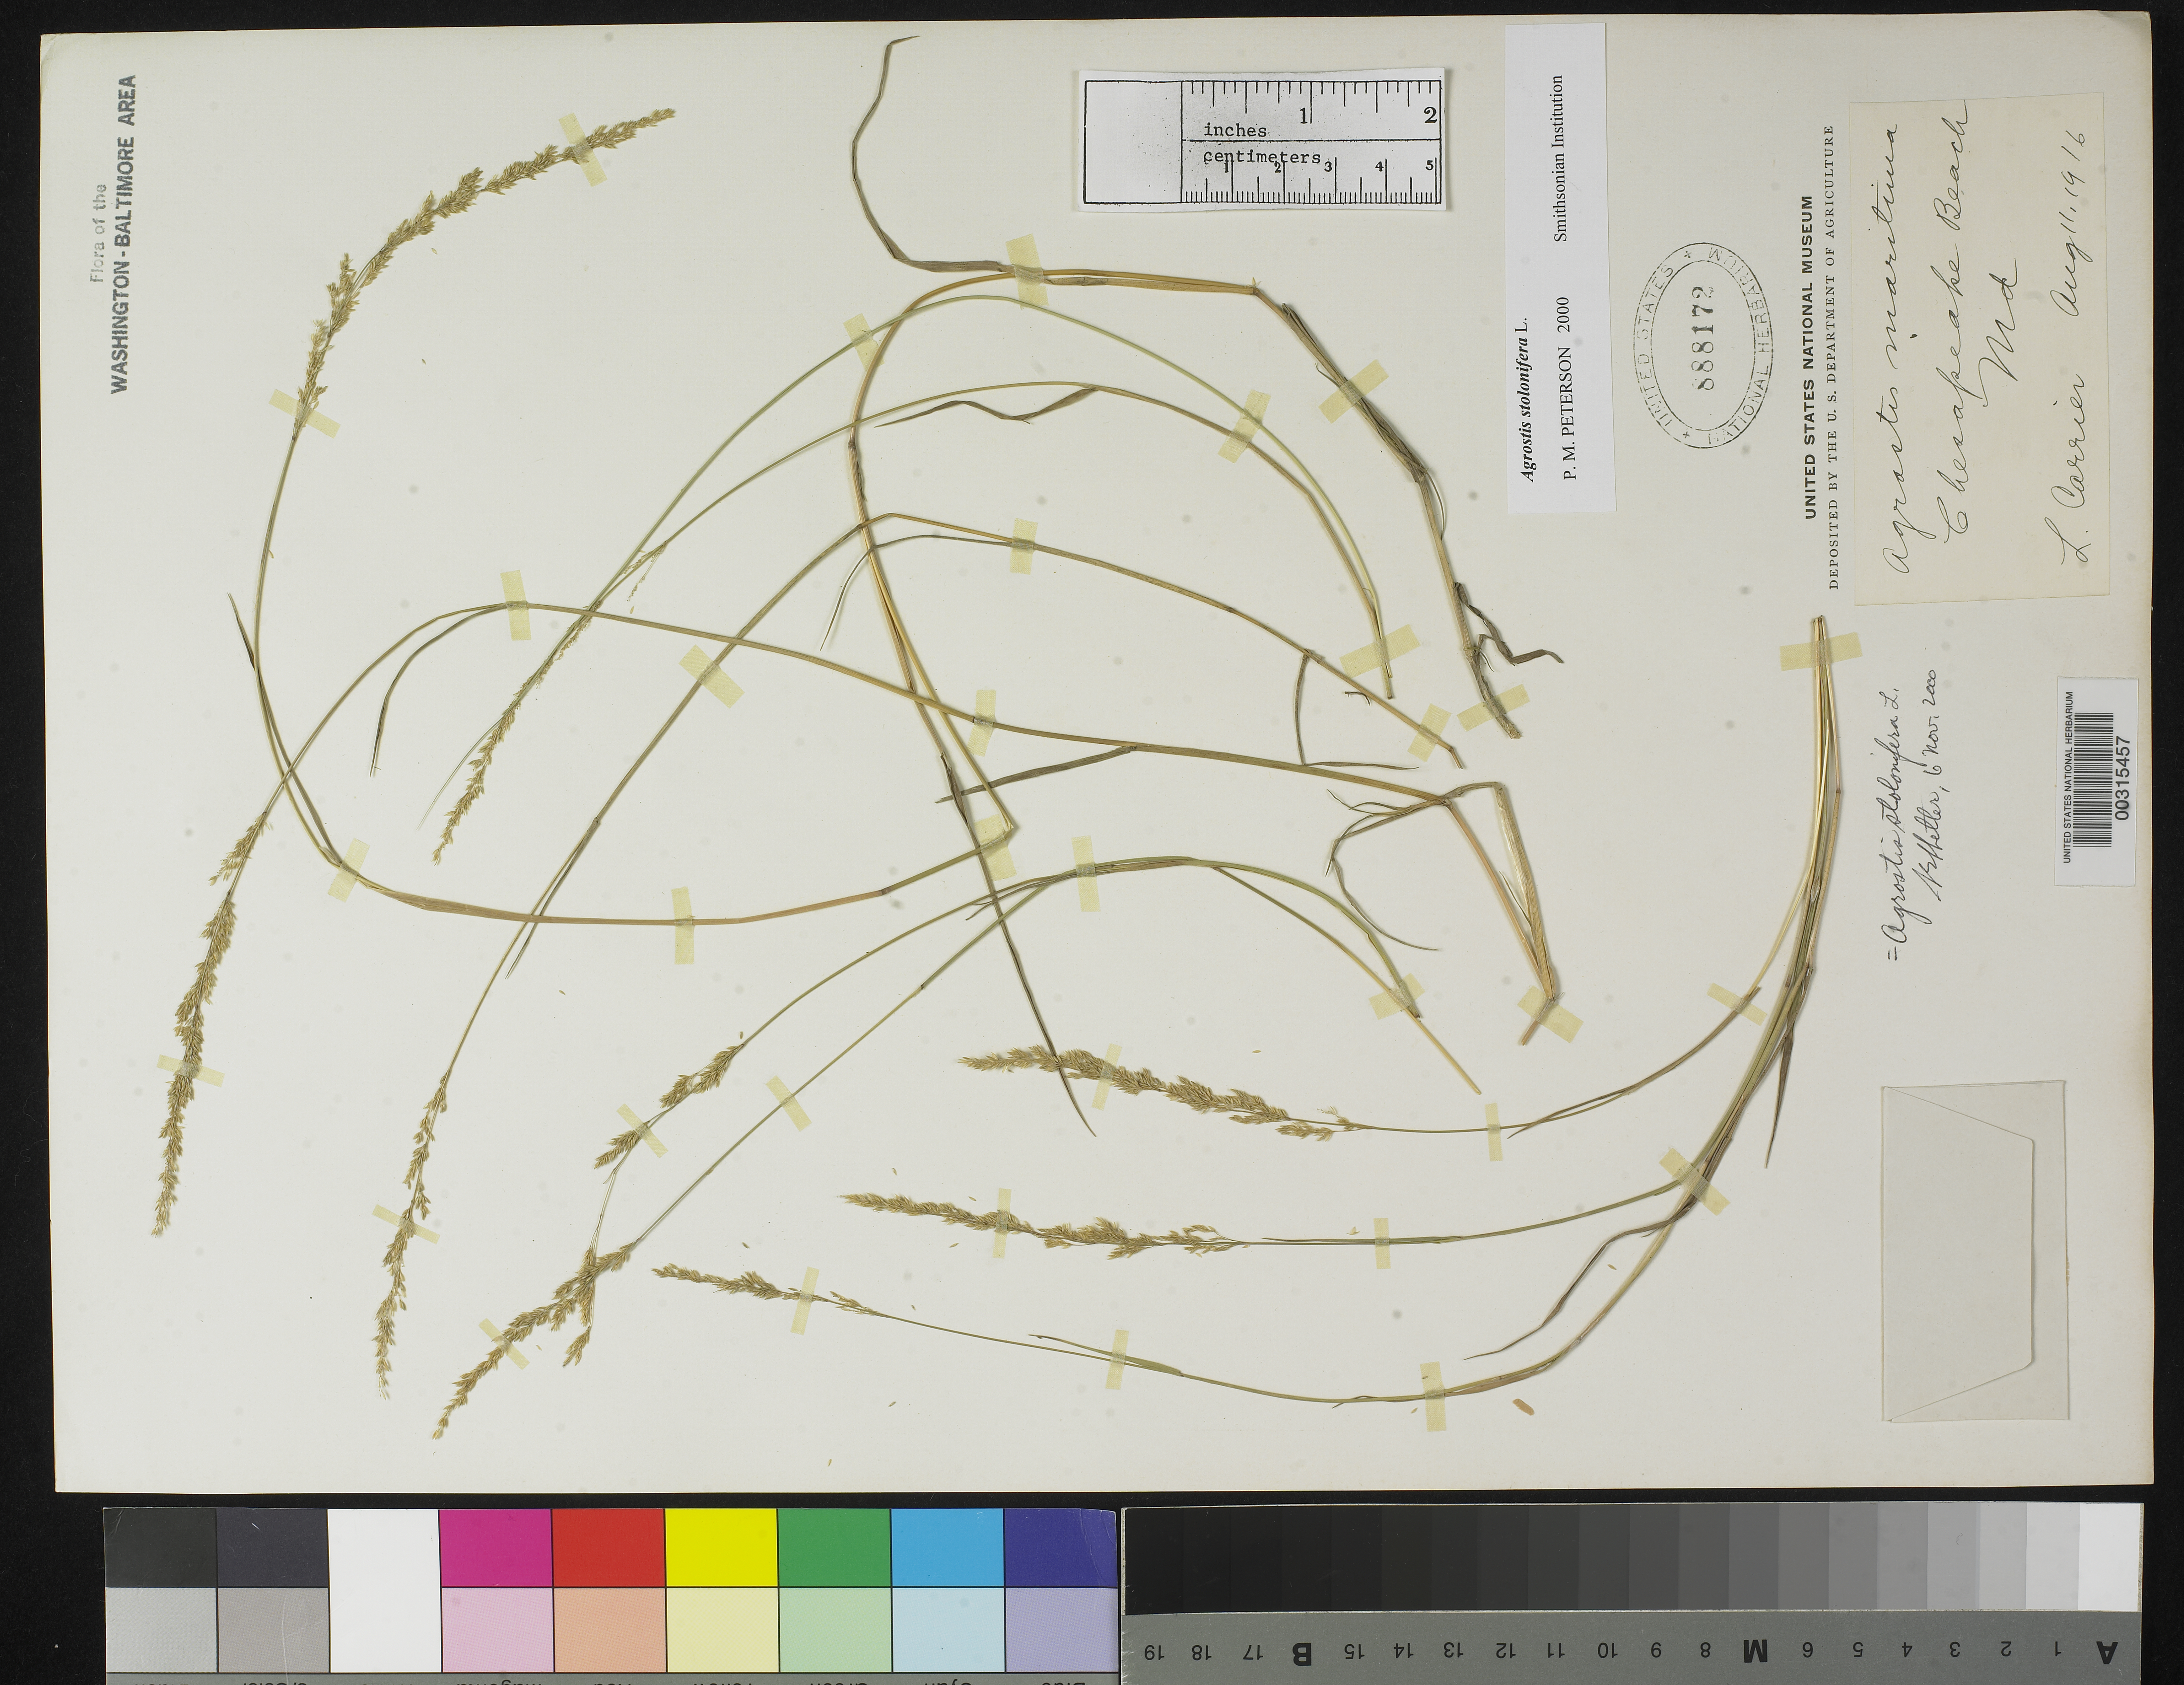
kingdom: Plantae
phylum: Tracheophyta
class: Liliopsida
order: Poales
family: Poaceae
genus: Agrostis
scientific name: Agrostis gigantea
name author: Roth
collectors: L. Carrier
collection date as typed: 11 Aug 1916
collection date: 1916-08-11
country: United States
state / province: Maryland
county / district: Calvert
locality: Chesapeake Beach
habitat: Beach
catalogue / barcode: US 888172